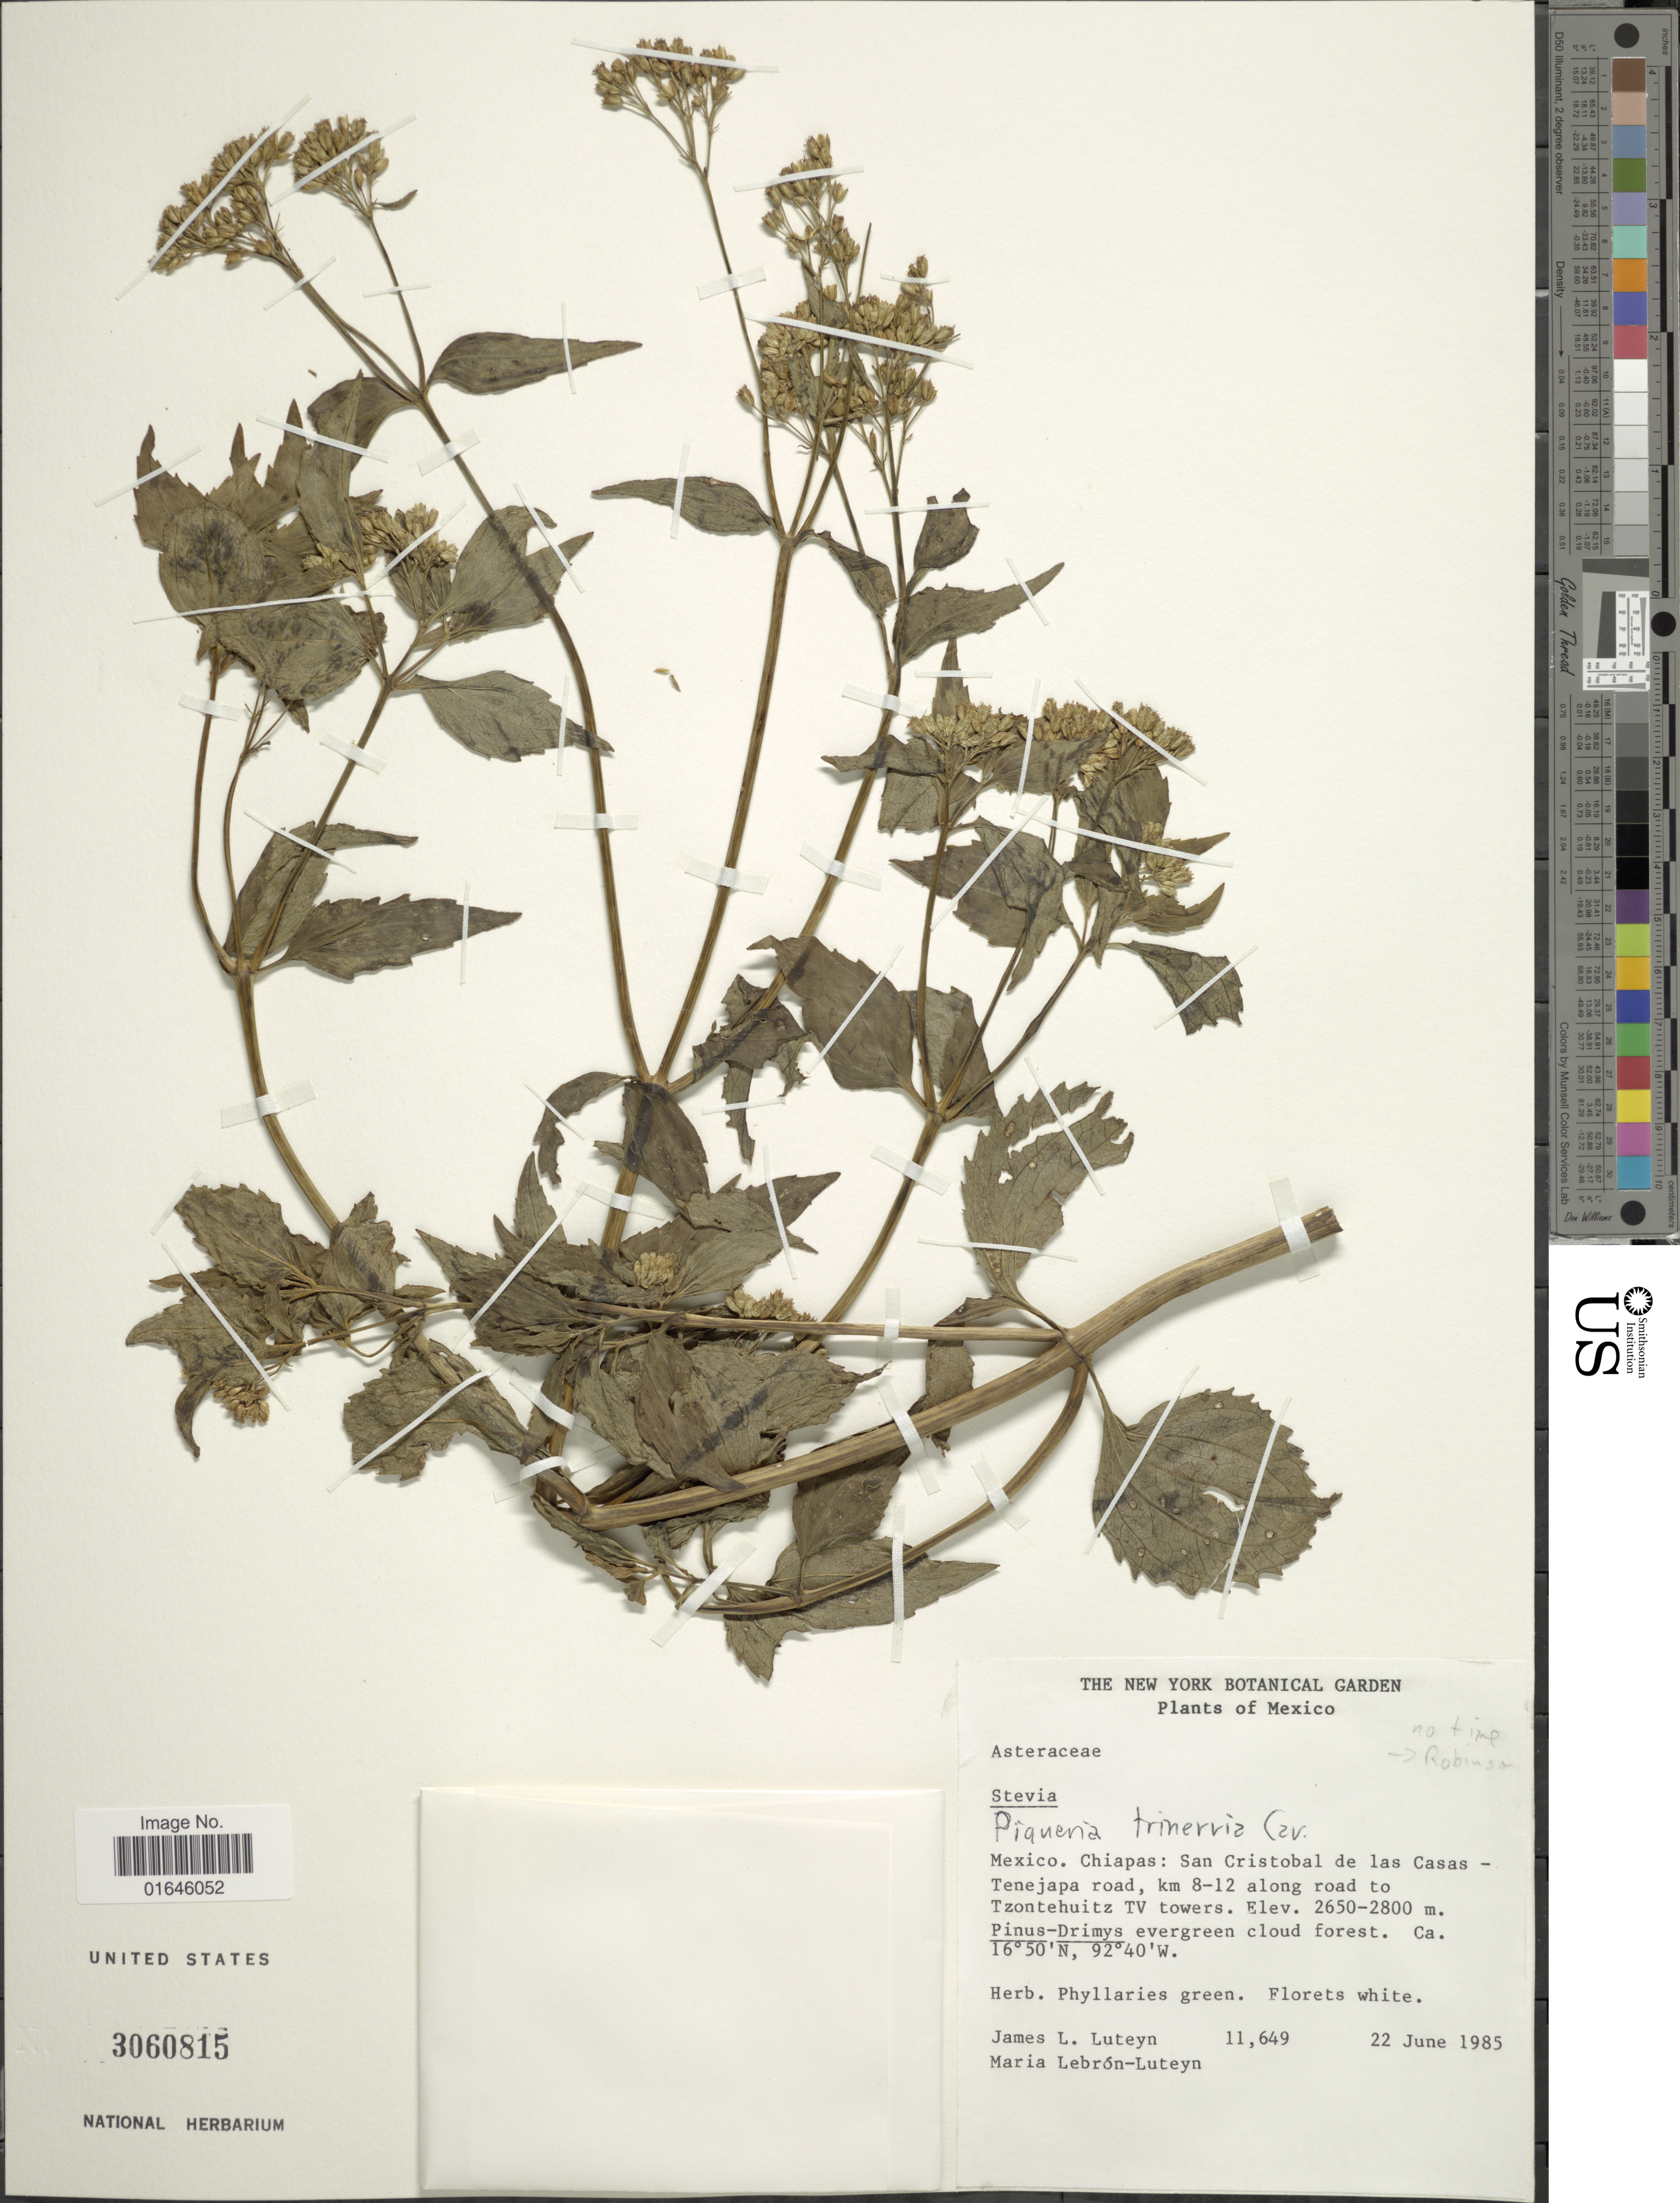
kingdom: Plantae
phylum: Tracheophyta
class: Magnoliopsida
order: Asterales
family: Asteraceae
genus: Piqueria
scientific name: Piqueria trinervia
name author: Cav.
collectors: J. L. Luteyn & M. L. Lebrón-Luteyn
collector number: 11649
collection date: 1985-06-22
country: Mexico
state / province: Chiapas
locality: San Cristobal de las Casas, Tenejapa road, km 8-12 along road to Tzontehuitz TV towers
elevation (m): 2650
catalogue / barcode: US 3060815